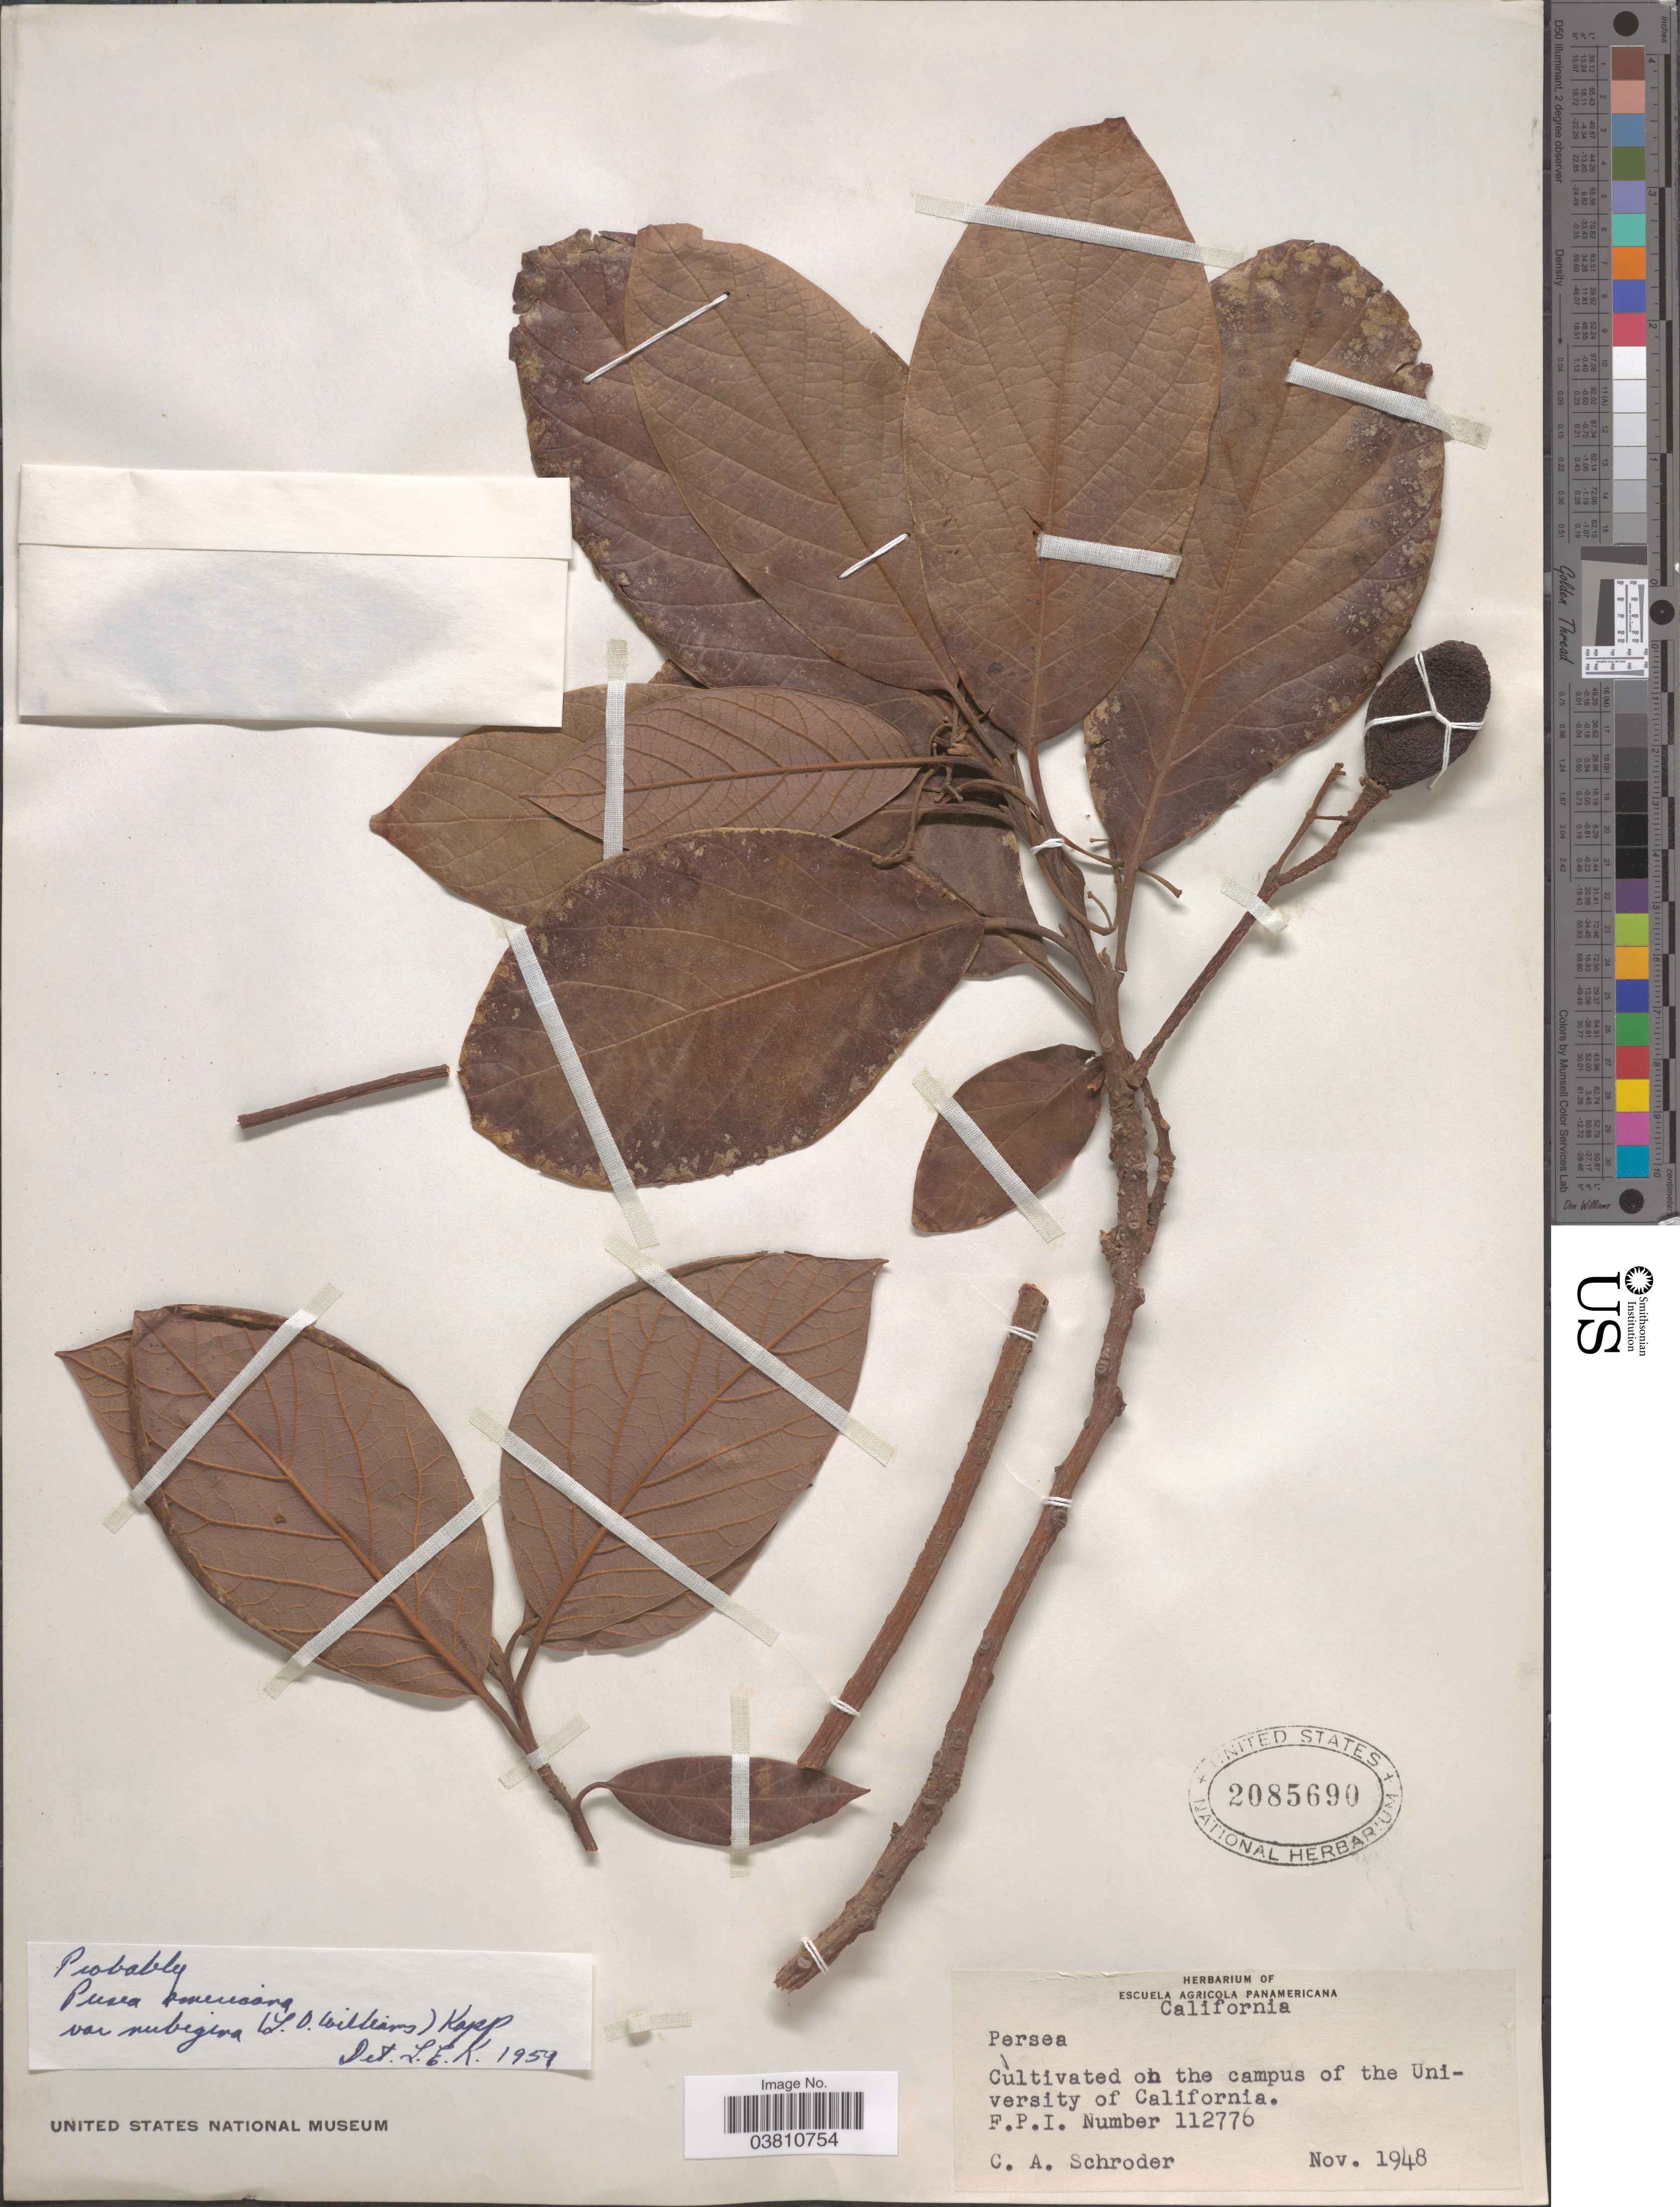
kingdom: Plantae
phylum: Tracheophyta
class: Magnoliopsida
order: Laurales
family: Lauraceae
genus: Persea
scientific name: Persea americana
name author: Mill.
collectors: C. Schroder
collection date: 1948-11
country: United States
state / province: California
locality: Cultivated on the campus of the University of California.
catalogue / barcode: US 2085690